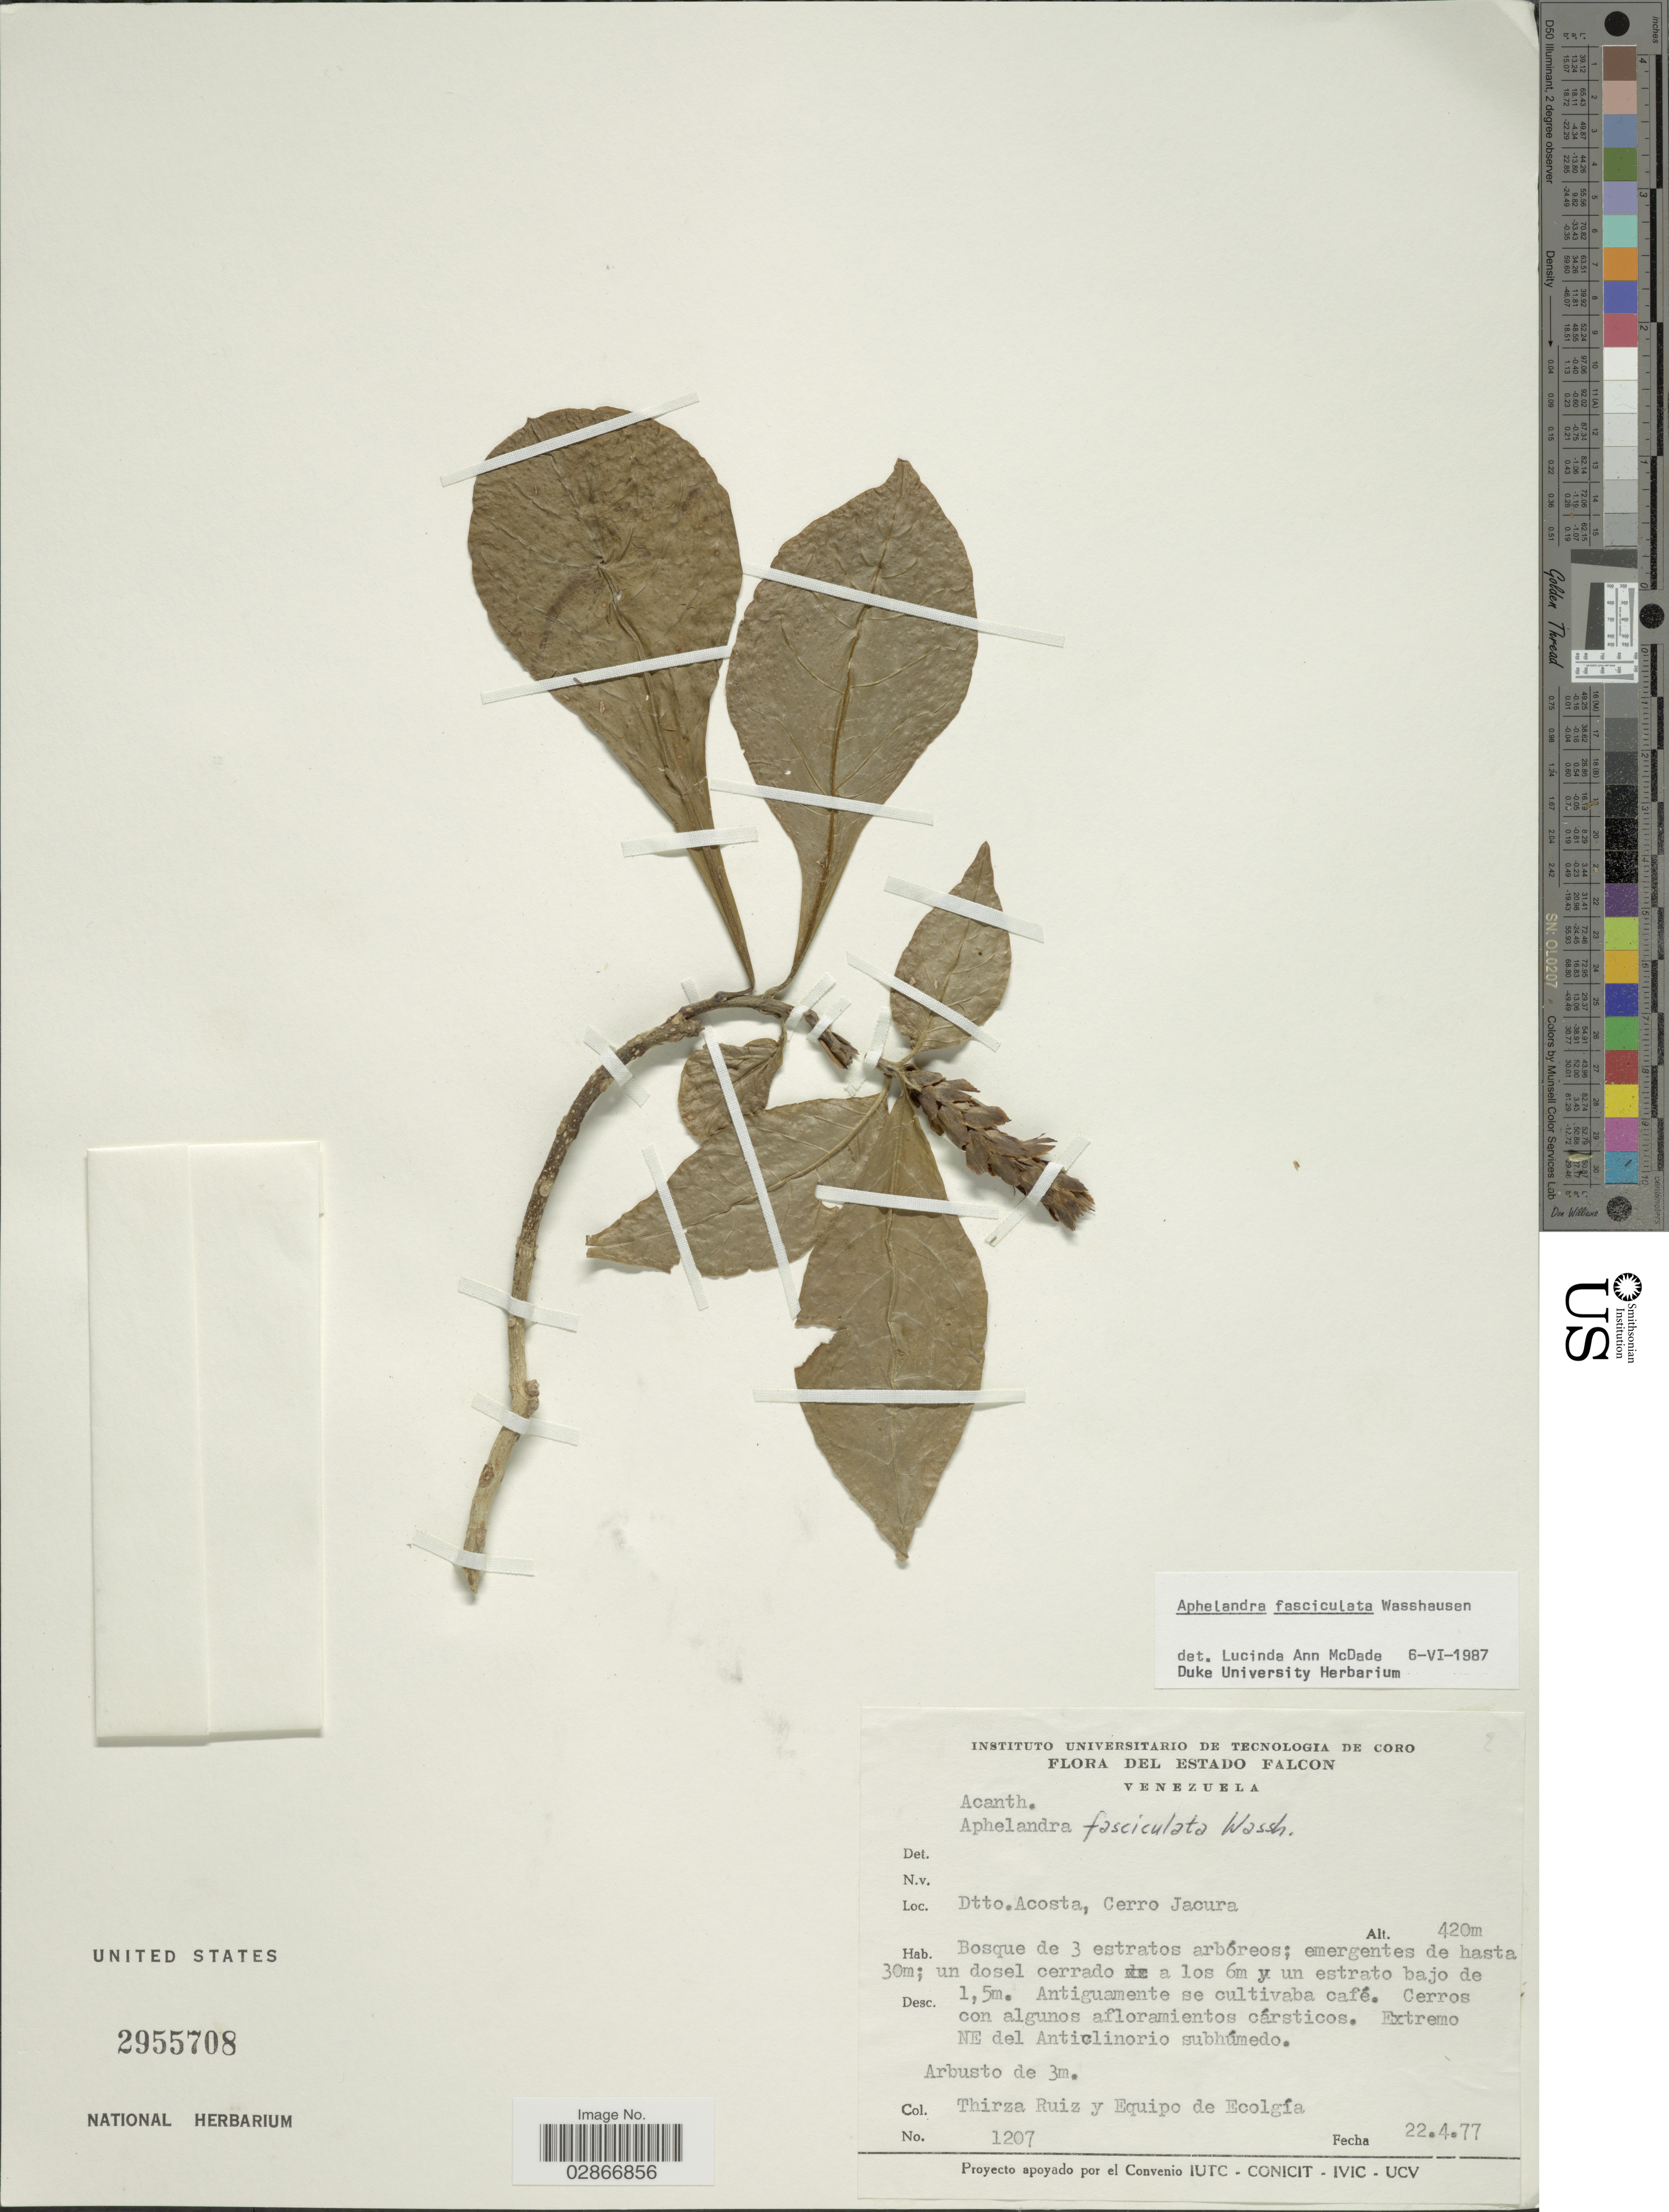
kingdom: Plantae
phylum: Tracheophyta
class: Magnoliopsida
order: Lamiales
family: Acanthaceae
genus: Aphelandra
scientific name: Aphelandra fasciculata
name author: Wassh.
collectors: T. Ruíz & et al.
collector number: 1207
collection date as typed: Transcribed d/m/y: 22/4/77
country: Venezuela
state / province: Falcon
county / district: Jacura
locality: Dtto. Acosta, Cerro Jacura.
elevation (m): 420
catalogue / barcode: US 2955708